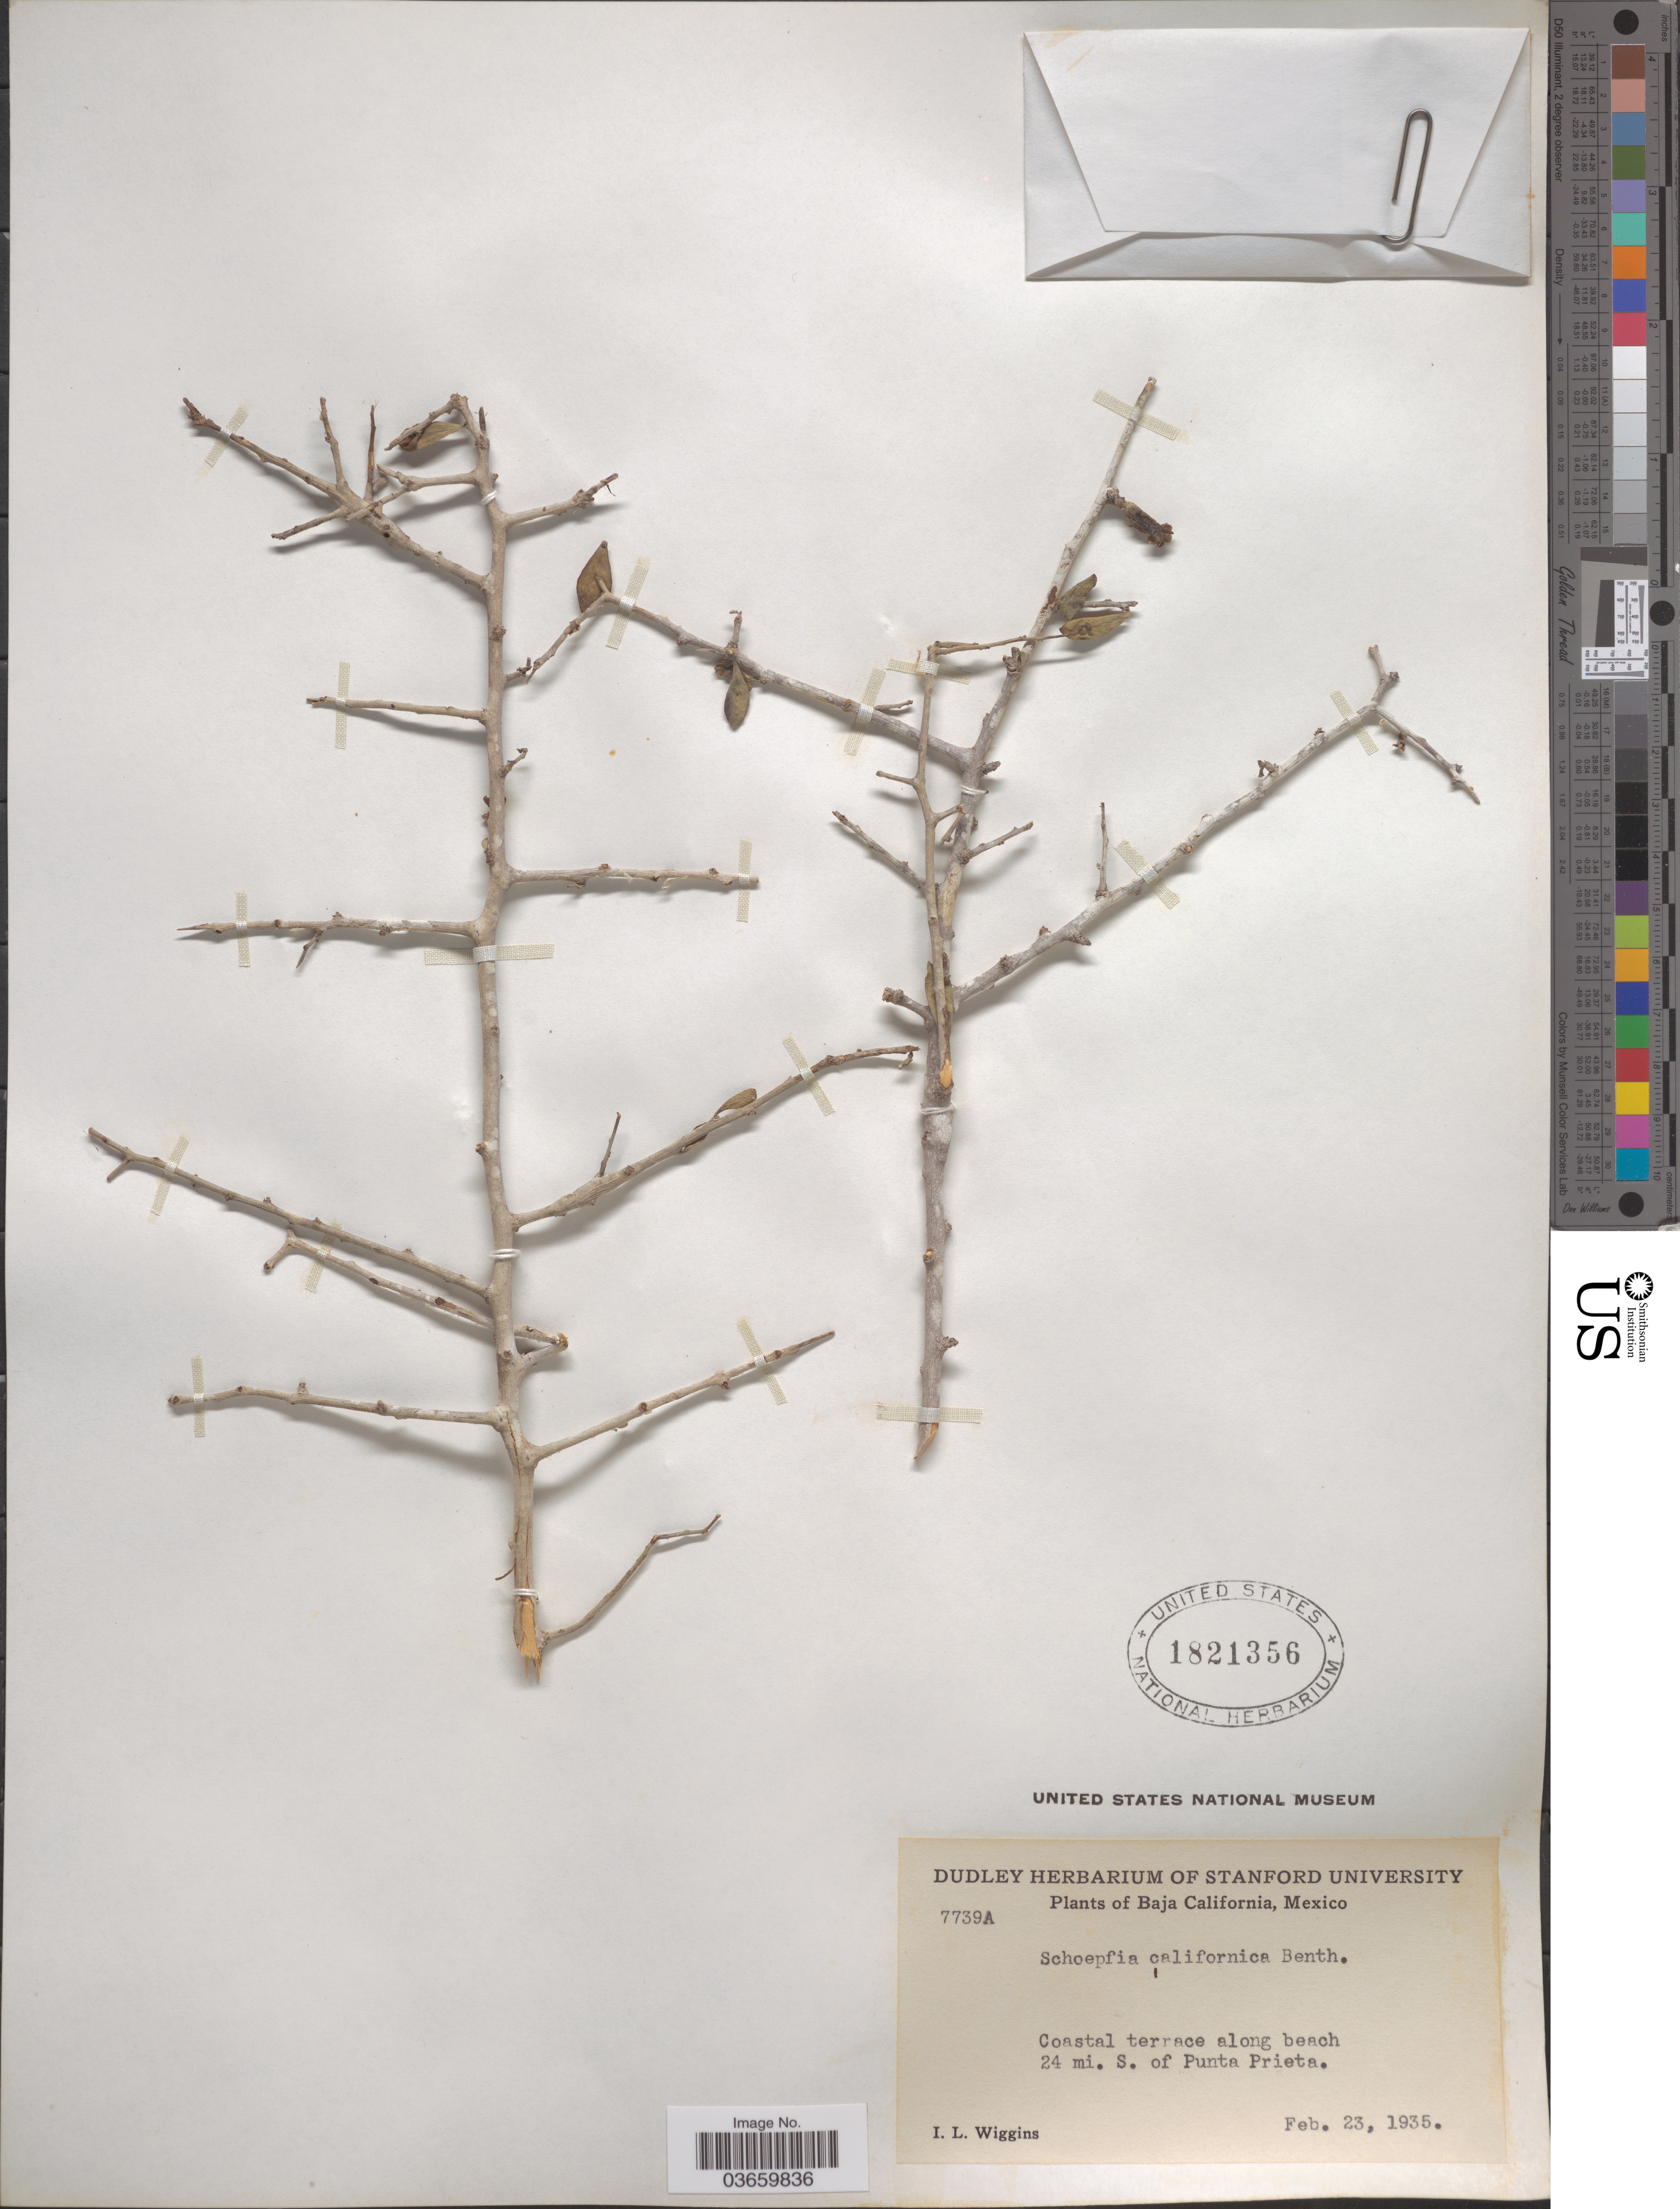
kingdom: Plantae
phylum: Tracheophyta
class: Magnoliopsida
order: Santalales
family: Schoepfiaceae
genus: Schoepfia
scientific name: Schoepfia californica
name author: Brandegee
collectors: I. L. Wiggins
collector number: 7739A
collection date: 1935-02-23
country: Mexico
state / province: Baja California Norte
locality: Coastal terrace along beach 24 mi. S. of Punta Prieta.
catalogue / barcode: US 1821356